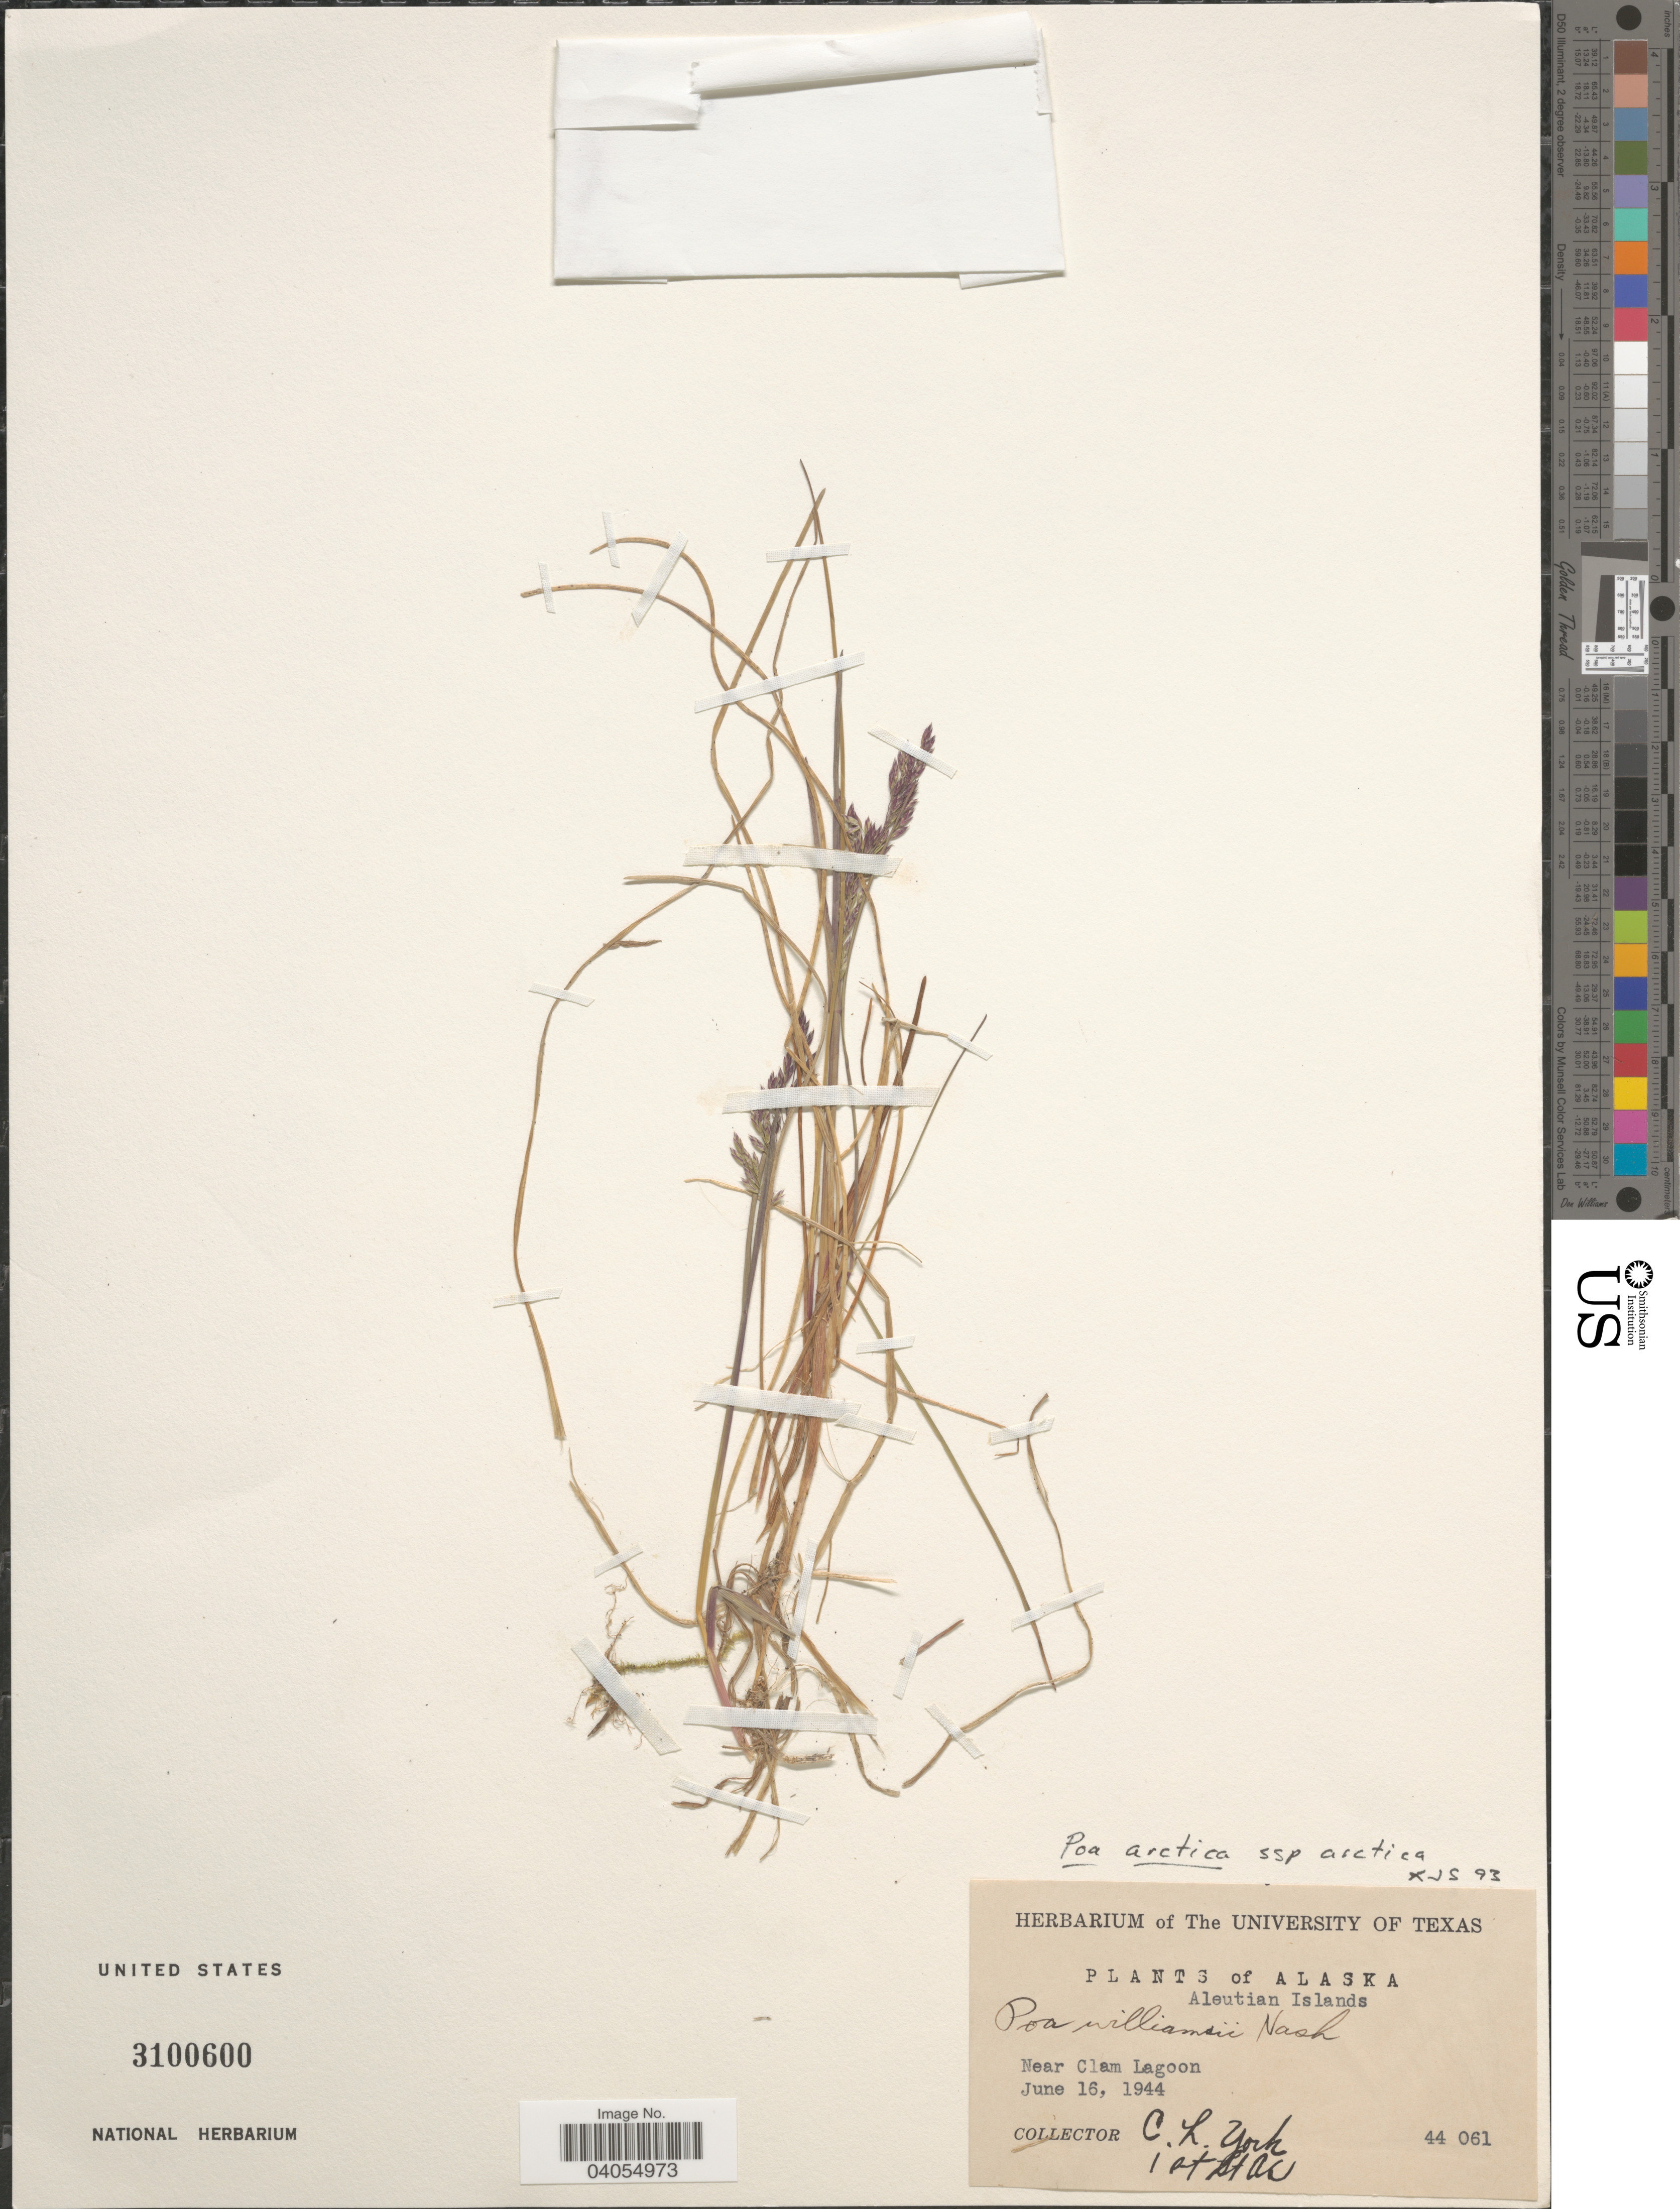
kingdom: Plantae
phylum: Tracheophyta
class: Liliopsida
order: Poales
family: Poaceae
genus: Poa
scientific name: Poa arctica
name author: R. Br.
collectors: C. L. York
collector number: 44061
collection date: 1944-06-16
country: United States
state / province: Alaska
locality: Aleutian Islands. Near Clam Lagoon.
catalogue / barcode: US 3100600